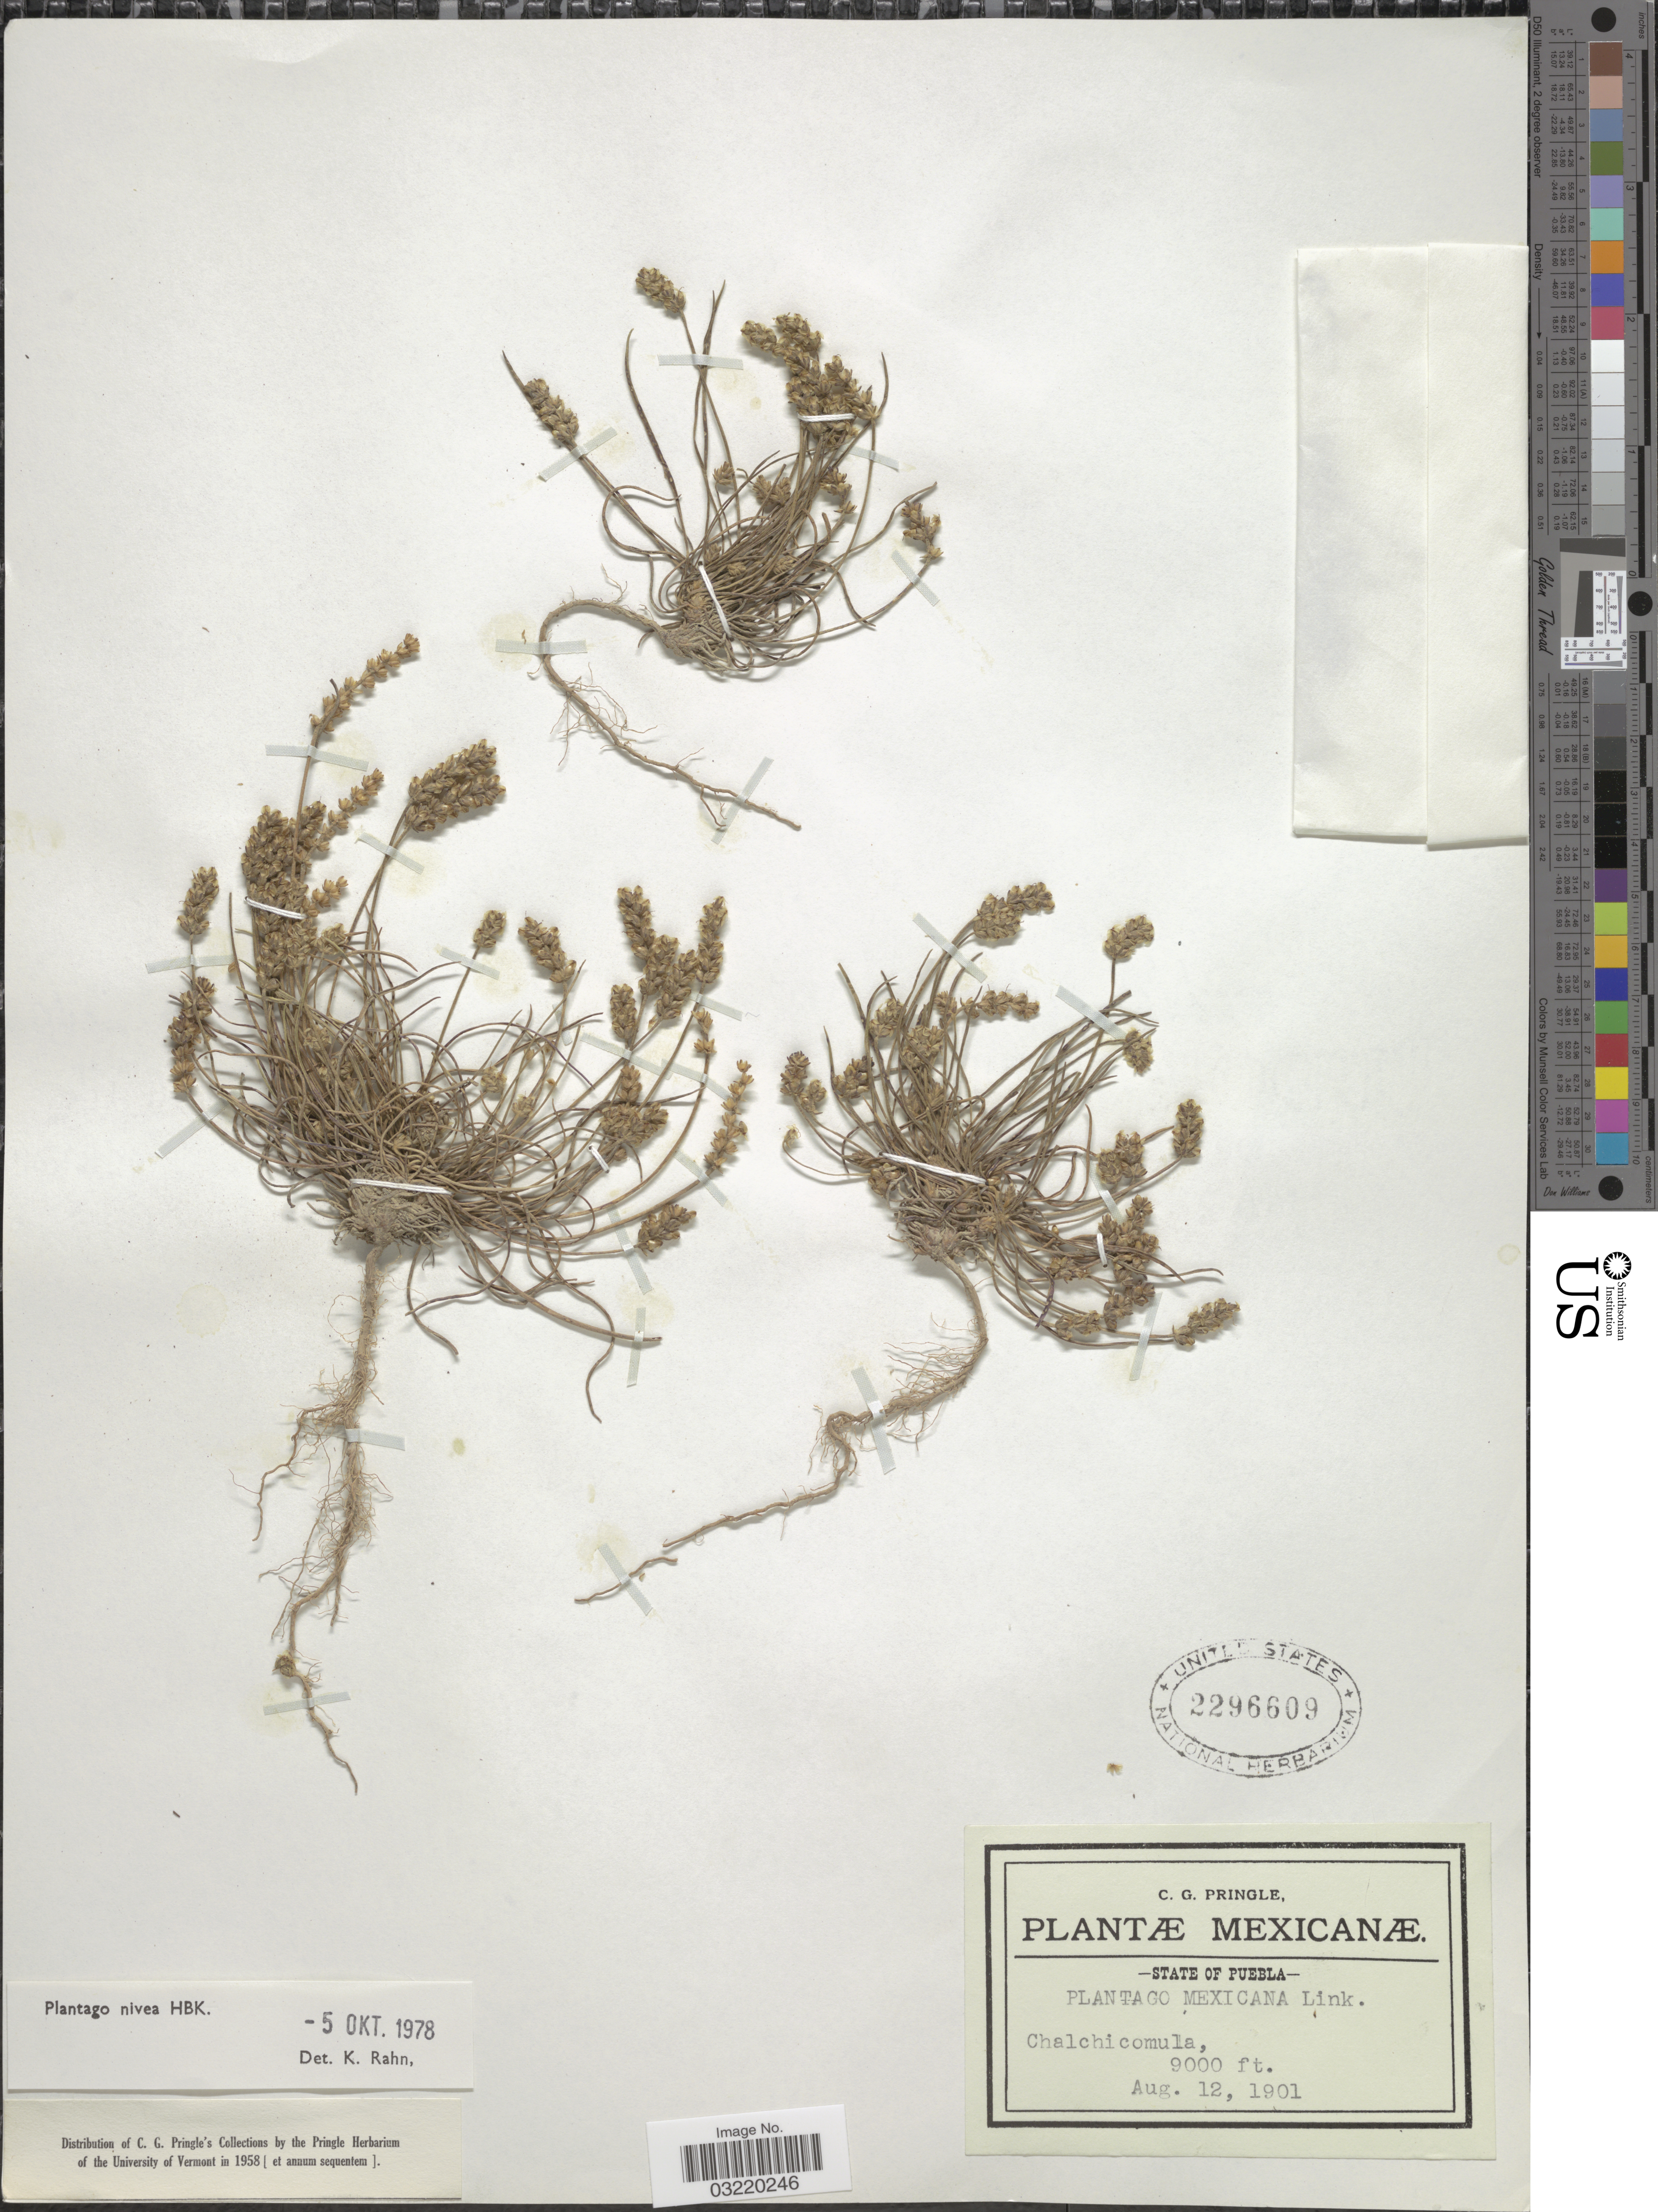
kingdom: Plantae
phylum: Tracheophyta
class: Magnoliopsida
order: Lamiales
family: Plantaginaceae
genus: Plantago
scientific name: Plantago nivea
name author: Kunth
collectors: C. G. Pringle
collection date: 1901-08-12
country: Mexico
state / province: Puebla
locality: Chalchicomula.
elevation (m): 2743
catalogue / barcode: US 2296609